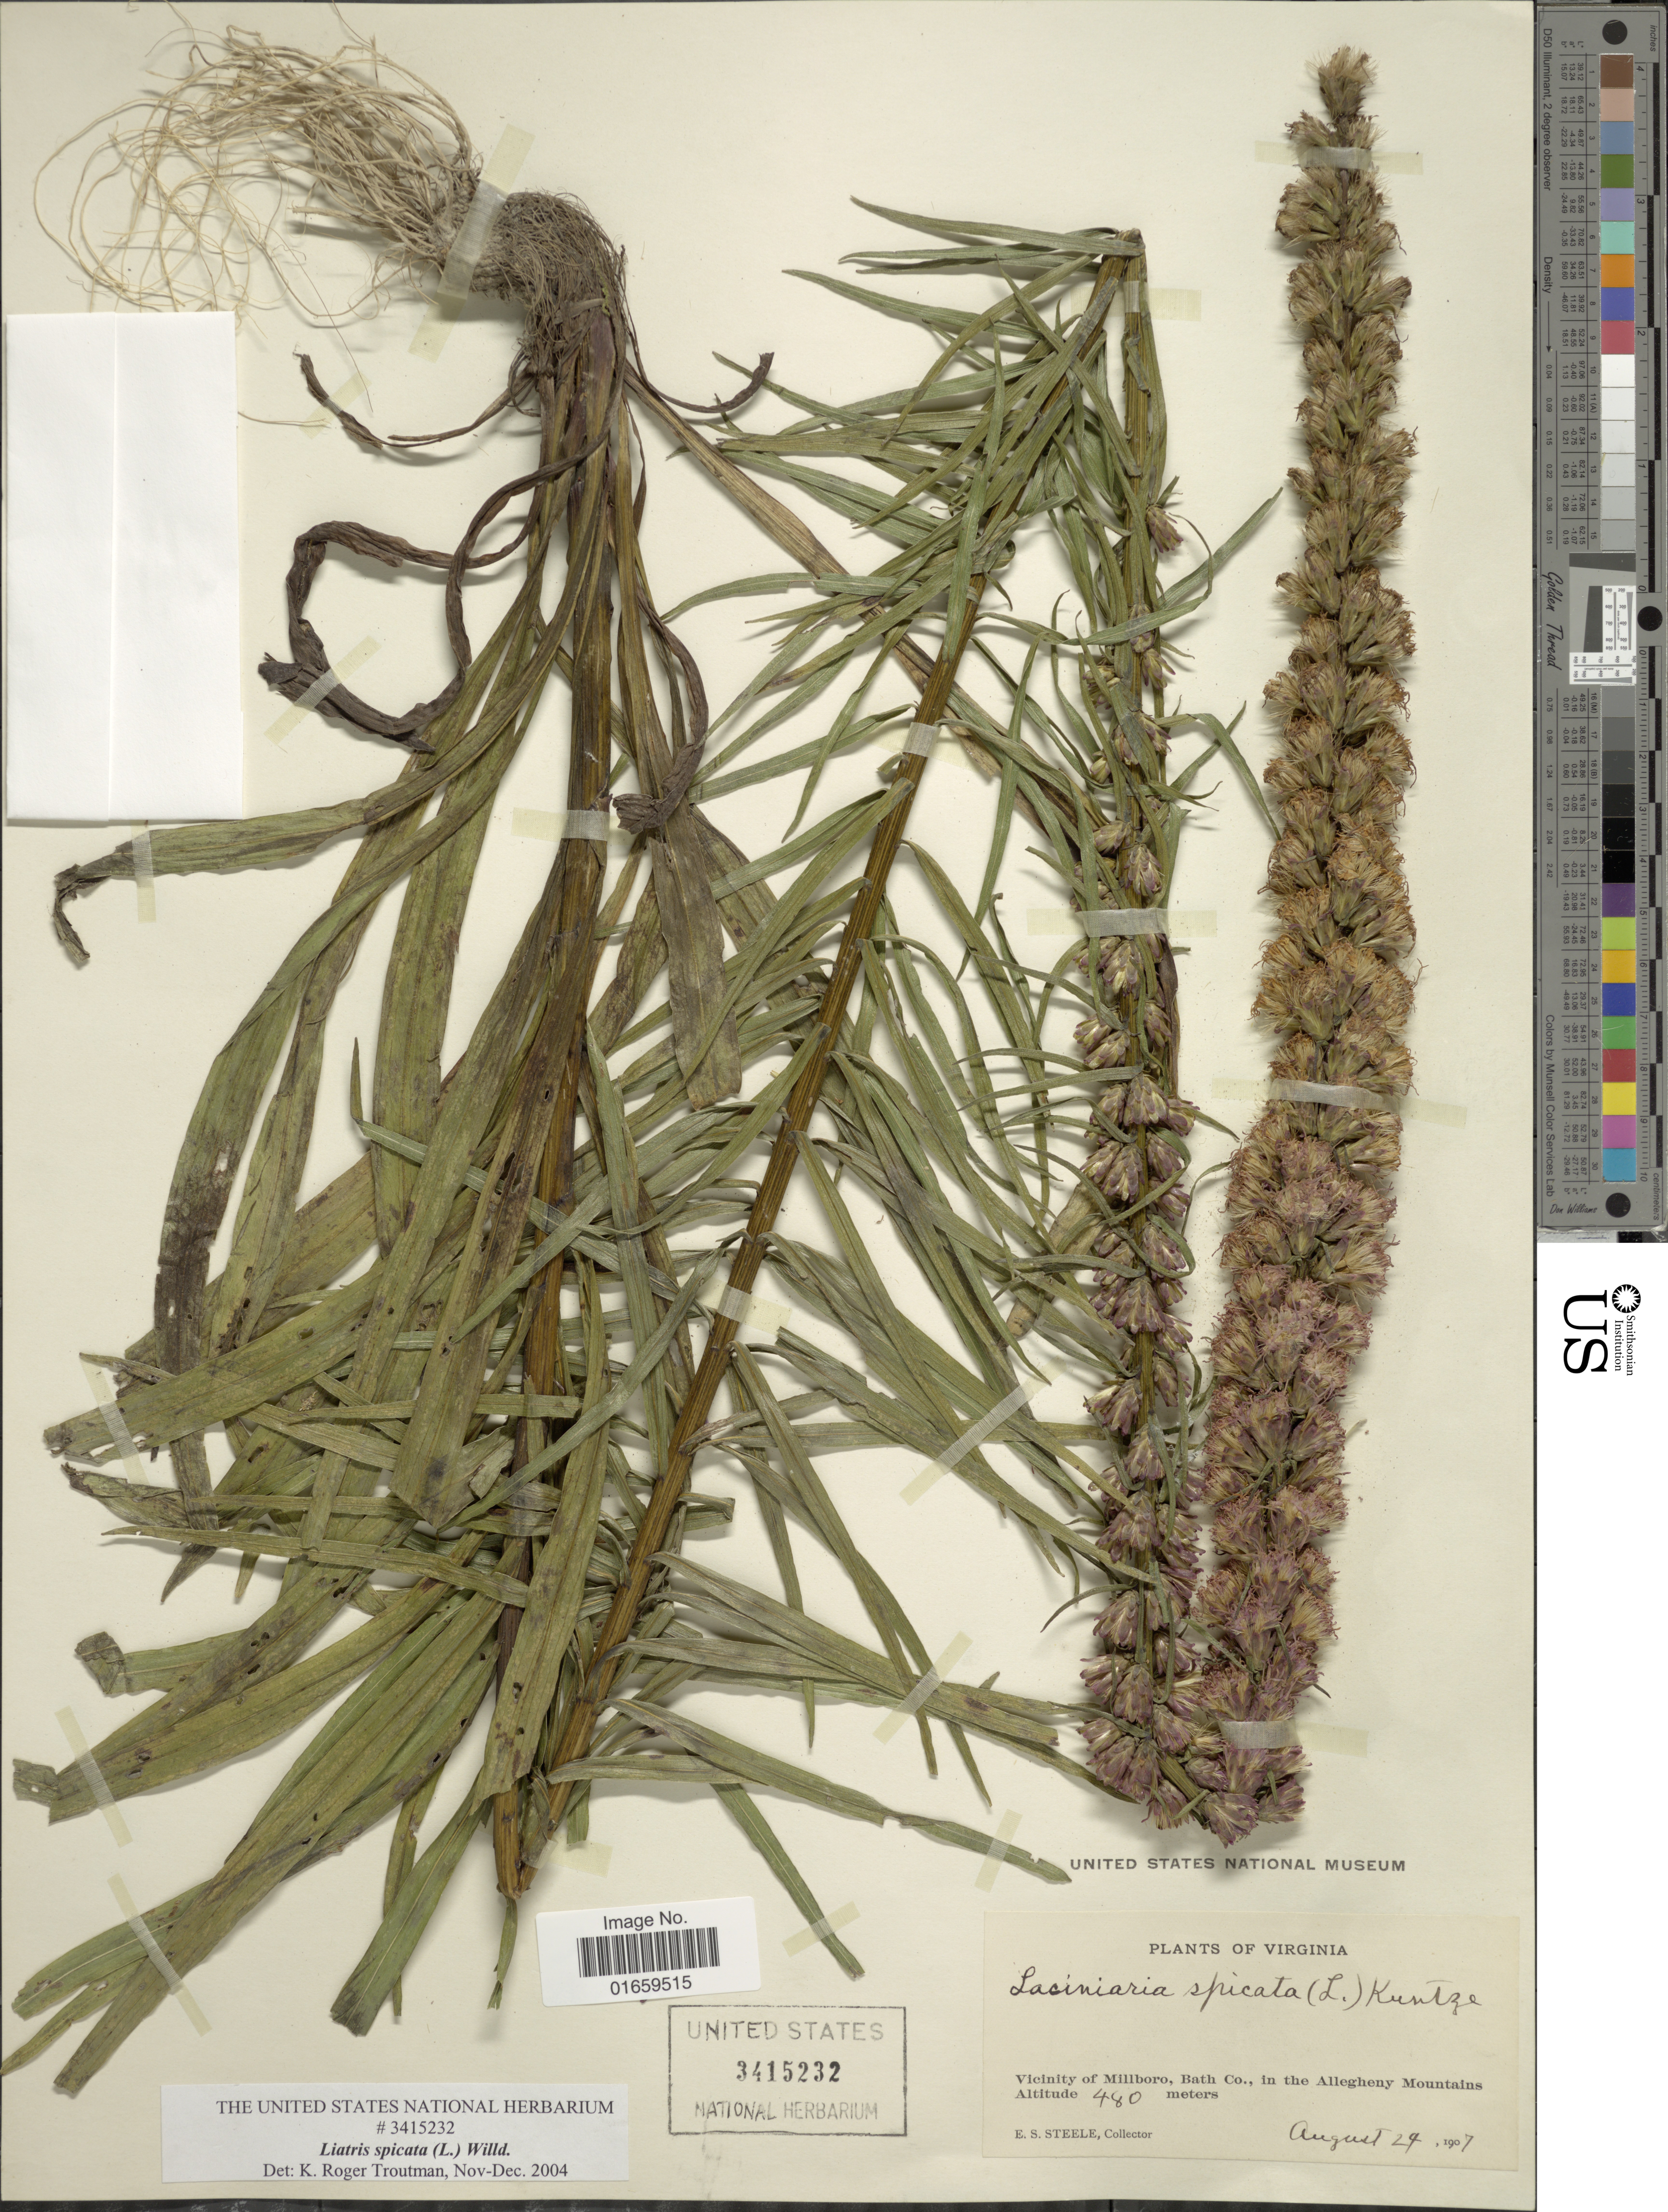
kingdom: Plantae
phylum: Tracheophyta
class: Magnoliopsida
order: Asterales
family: Asteraceae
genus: Liatris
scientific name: Liatris spicata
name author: (L.) Willd.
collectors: E. Steele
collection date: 1907-08-29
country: United States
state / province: Virginia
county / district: Bath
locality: Vicinity of Millboro, Bath Co., in the Allegheny Mountains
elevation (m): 480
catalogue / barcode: US 3415232